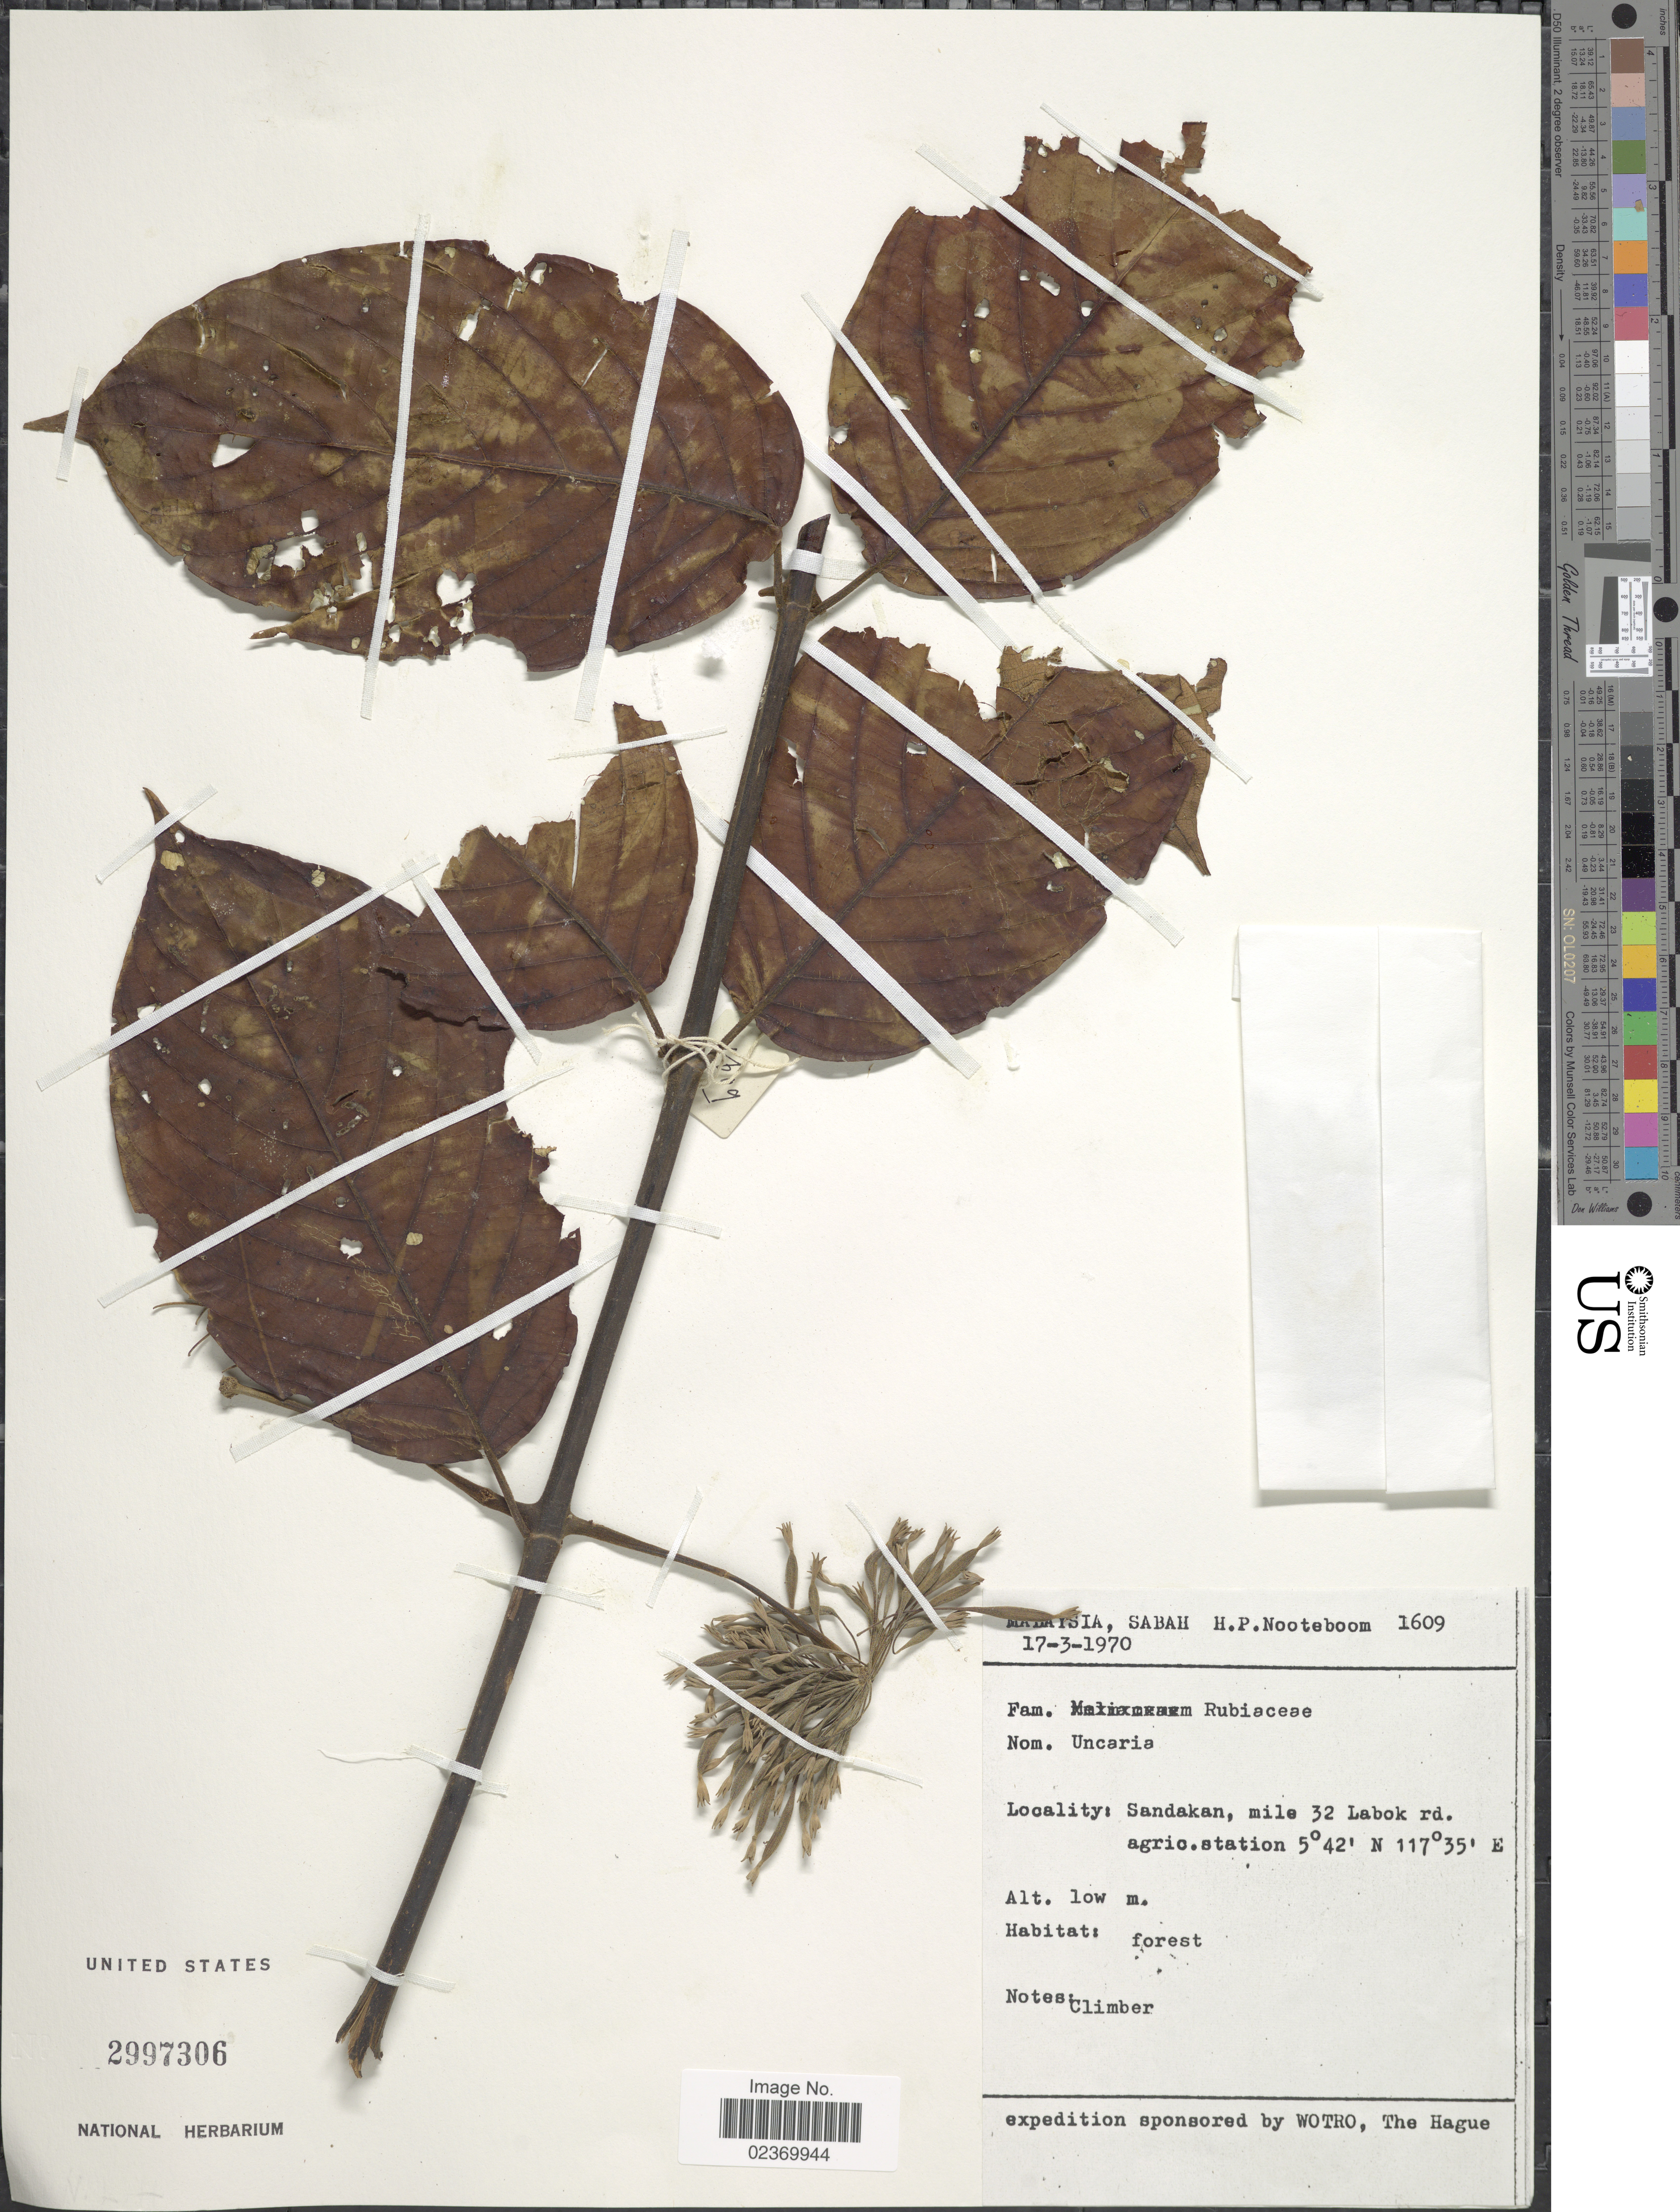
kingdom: Plantae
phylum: Tracheophyta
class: Magnoliopsida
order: Gentianales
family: Rubiaceae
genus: Uncaria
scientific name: Uncaria sp.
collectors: H. P. Nooteboom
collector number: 1609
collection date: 1970-03-17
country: Malaysia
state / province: Sabah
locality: Sandakan, mile 32 Labok rd. agric. station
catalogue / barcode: US 2997306